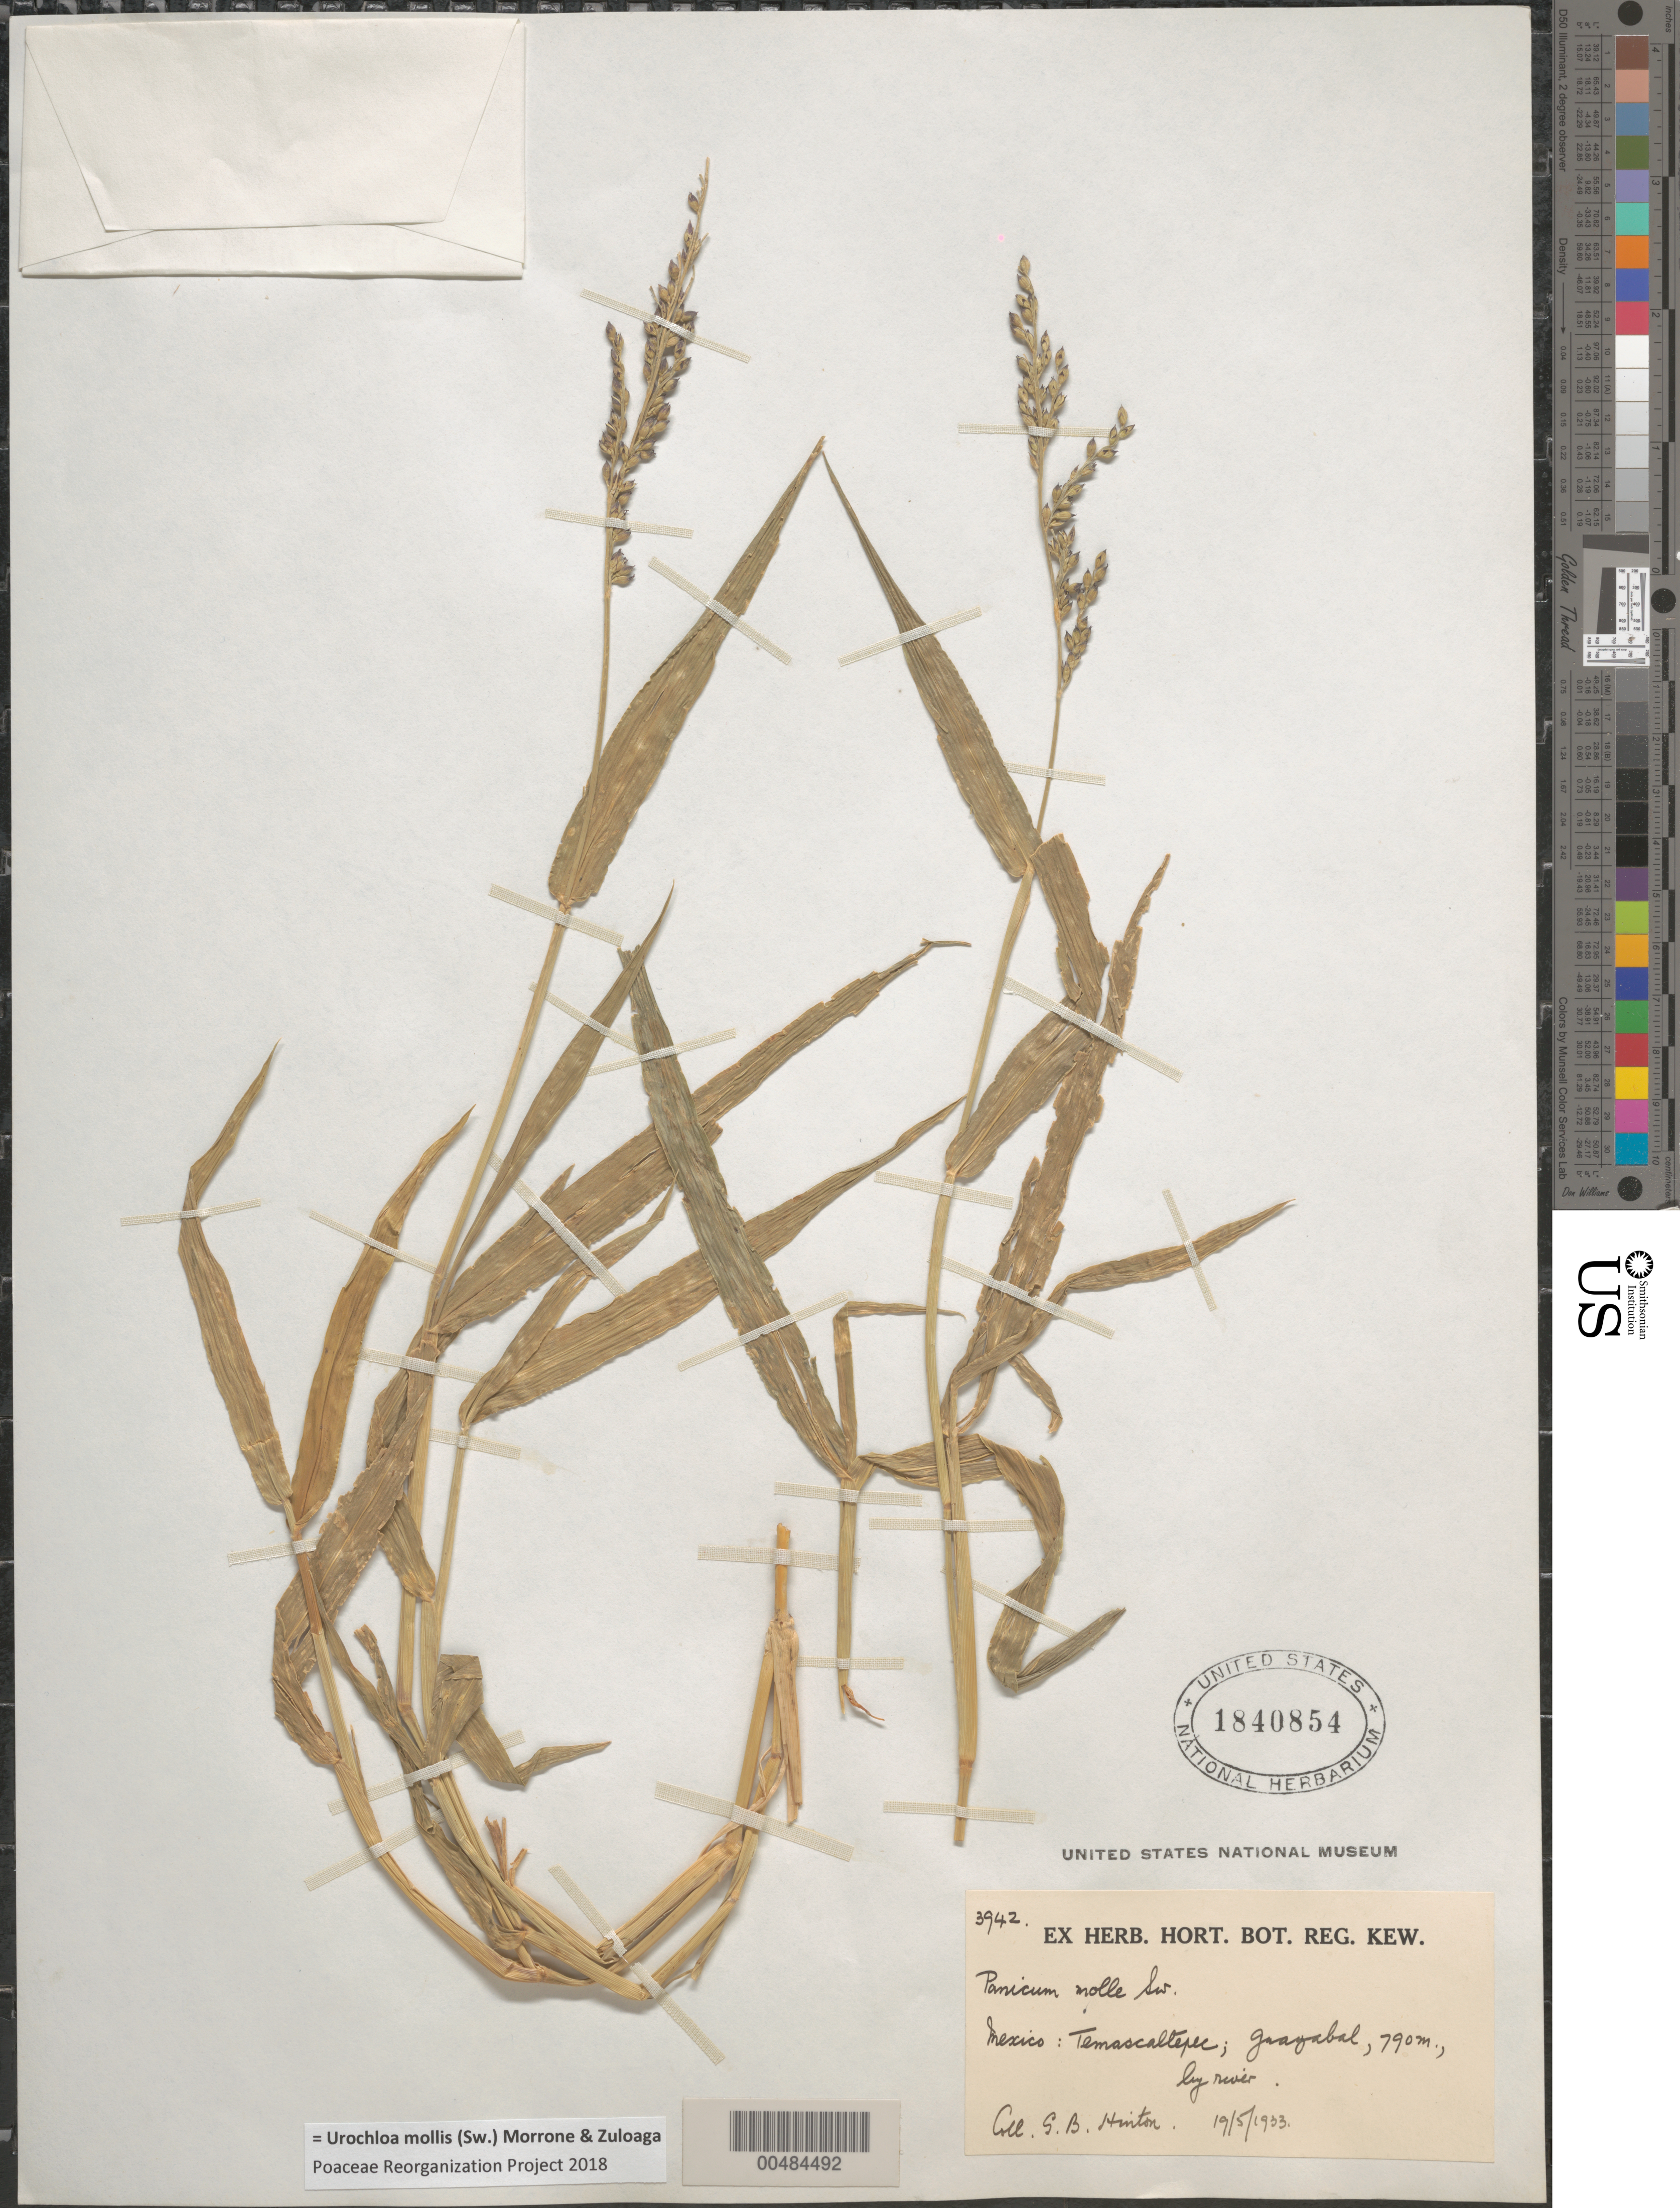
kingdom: Plantae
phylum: Tracheophyta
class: Liliopsida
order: Poales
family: Poaceae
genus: Brachiaria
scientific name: Brachiaria molle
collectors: G. B. Hinton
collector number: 3942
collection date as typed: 19 May 1933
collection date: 1933-05-19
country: Mexico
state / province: México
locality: Temascaltepec, Guayabal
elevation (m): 790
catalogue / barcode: US 1840854